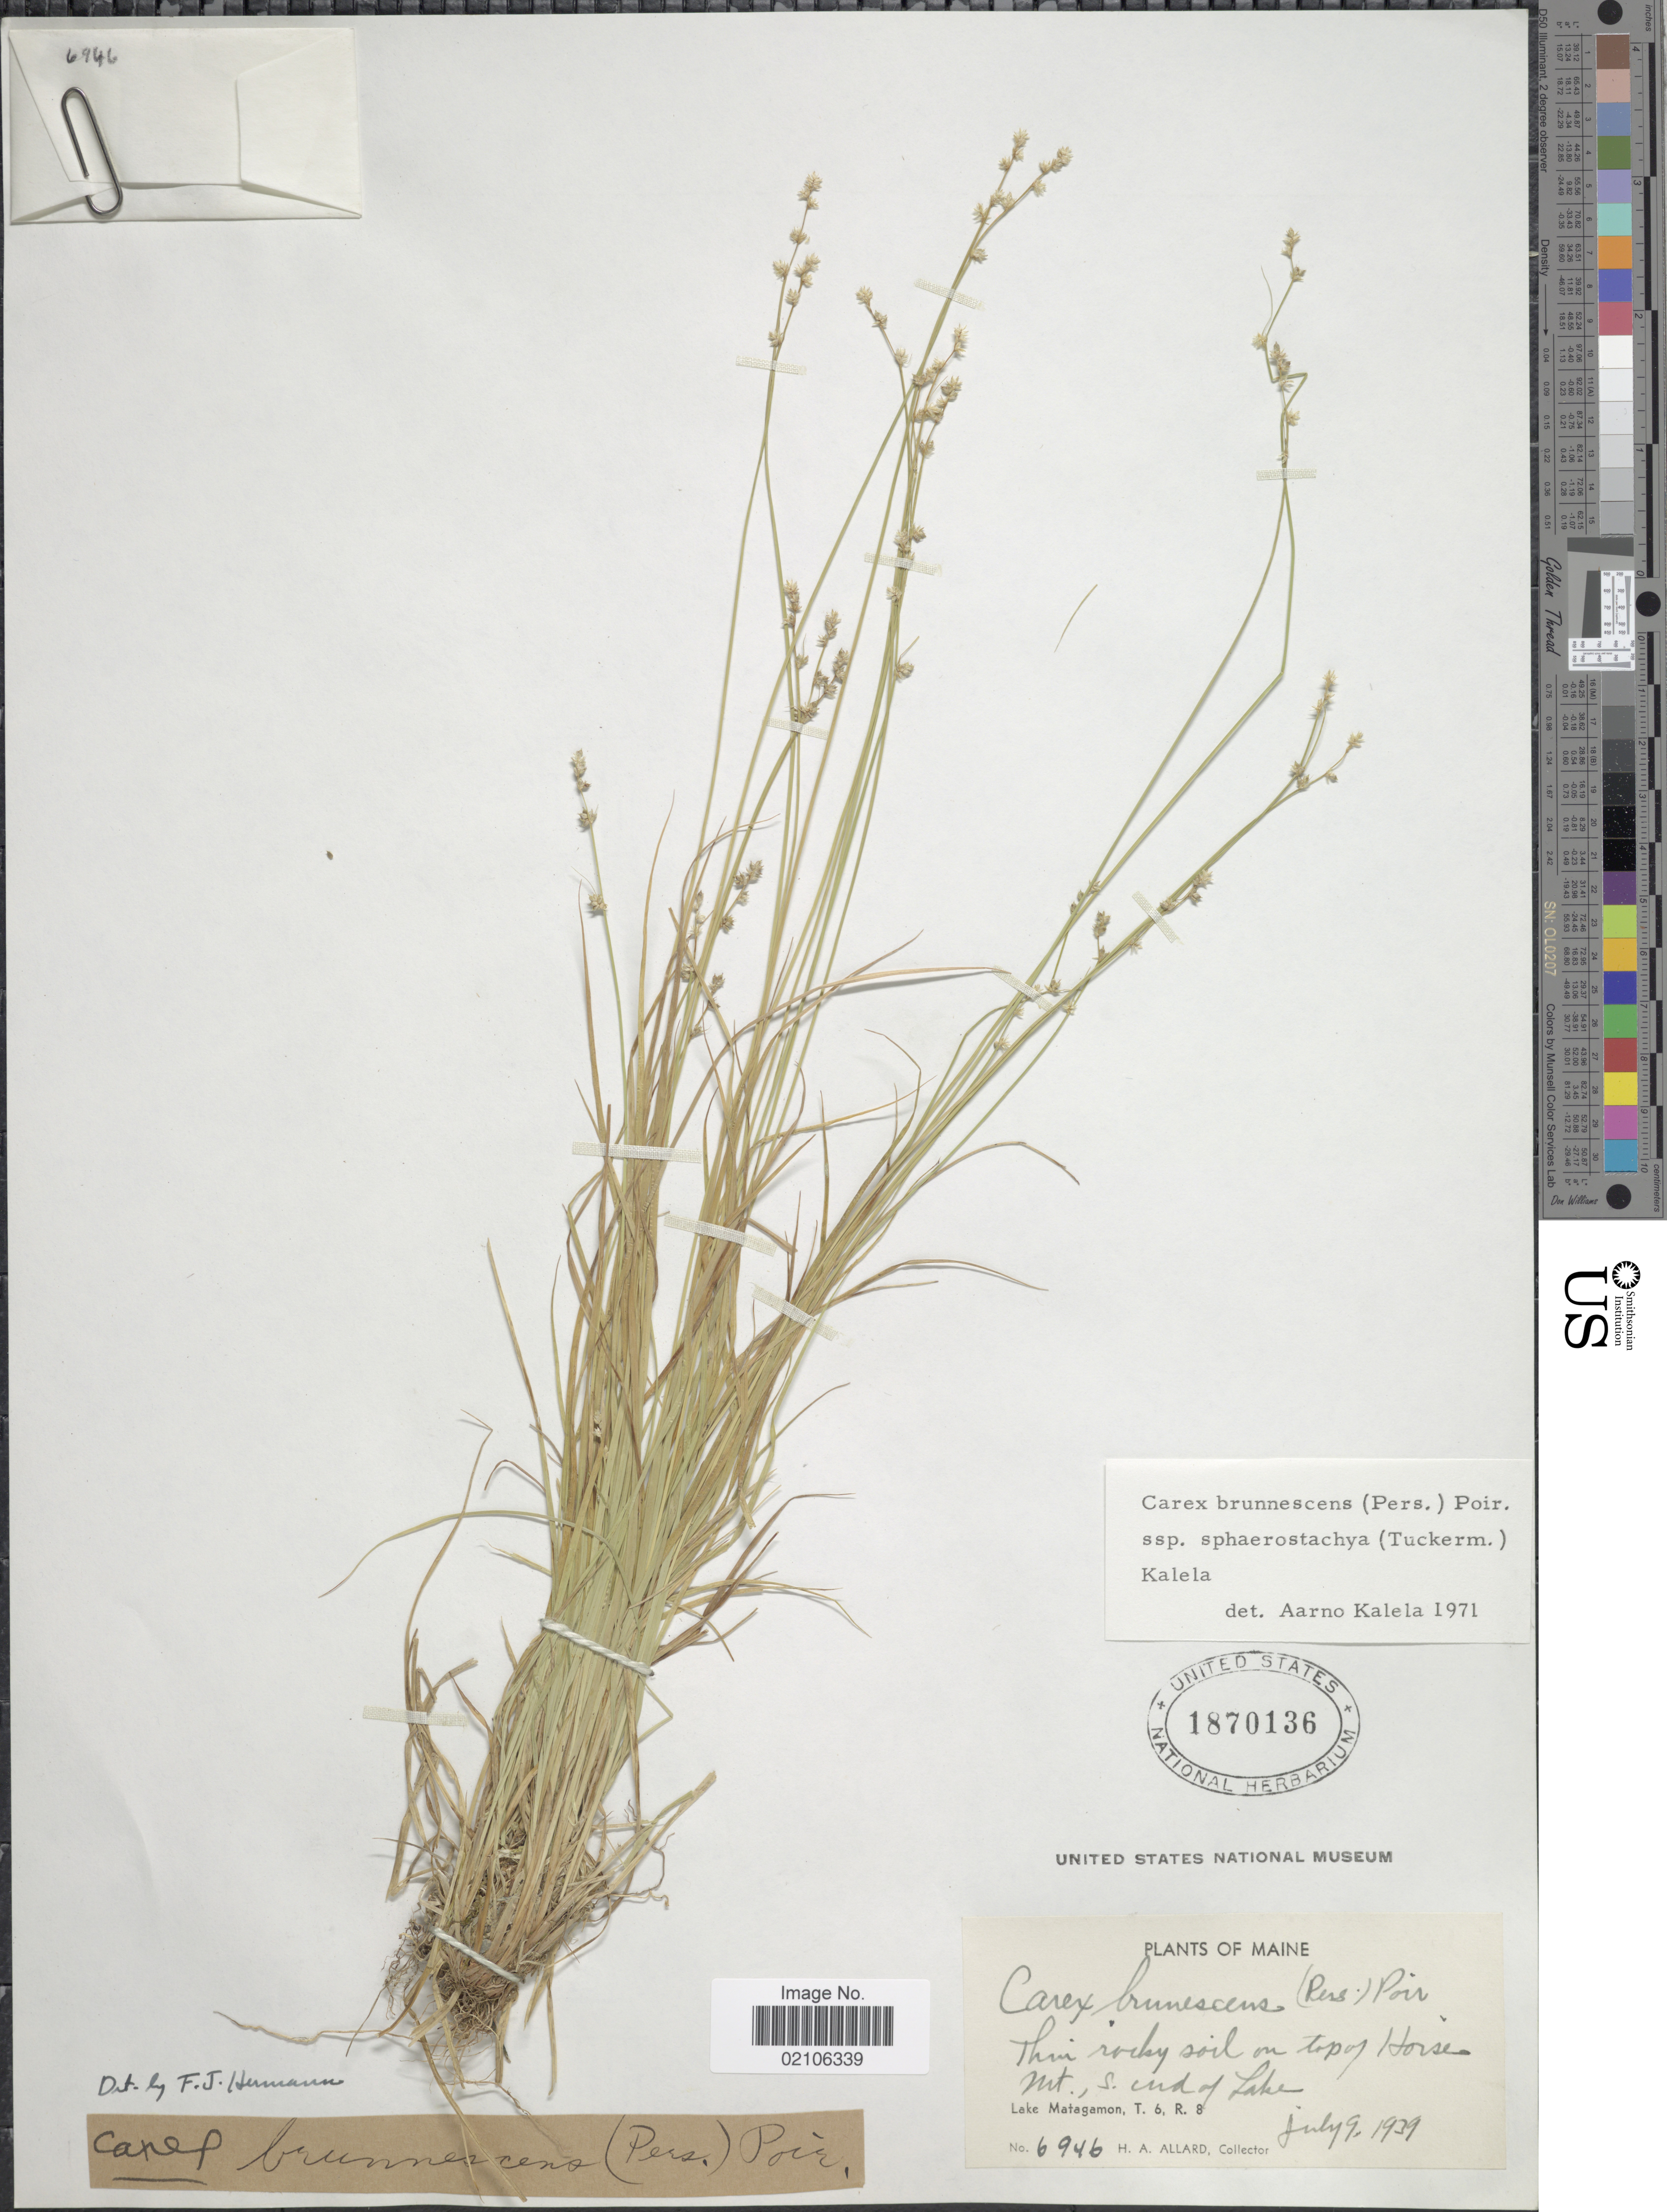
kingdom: Plantae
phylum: Tracheophyta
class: Liliopsida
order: Poales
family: Cyperaceae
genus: Carex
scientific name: Carex brunnescens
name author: (Pers.) Poir.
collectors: H. A. Allard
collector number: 6946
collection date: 1939-07-09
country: United States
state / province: Maine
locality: Thin rocky soil on top of Horse Mt., s. end of Lake, Lake Matagamon, T.6, R.8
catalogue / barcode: US 1870136